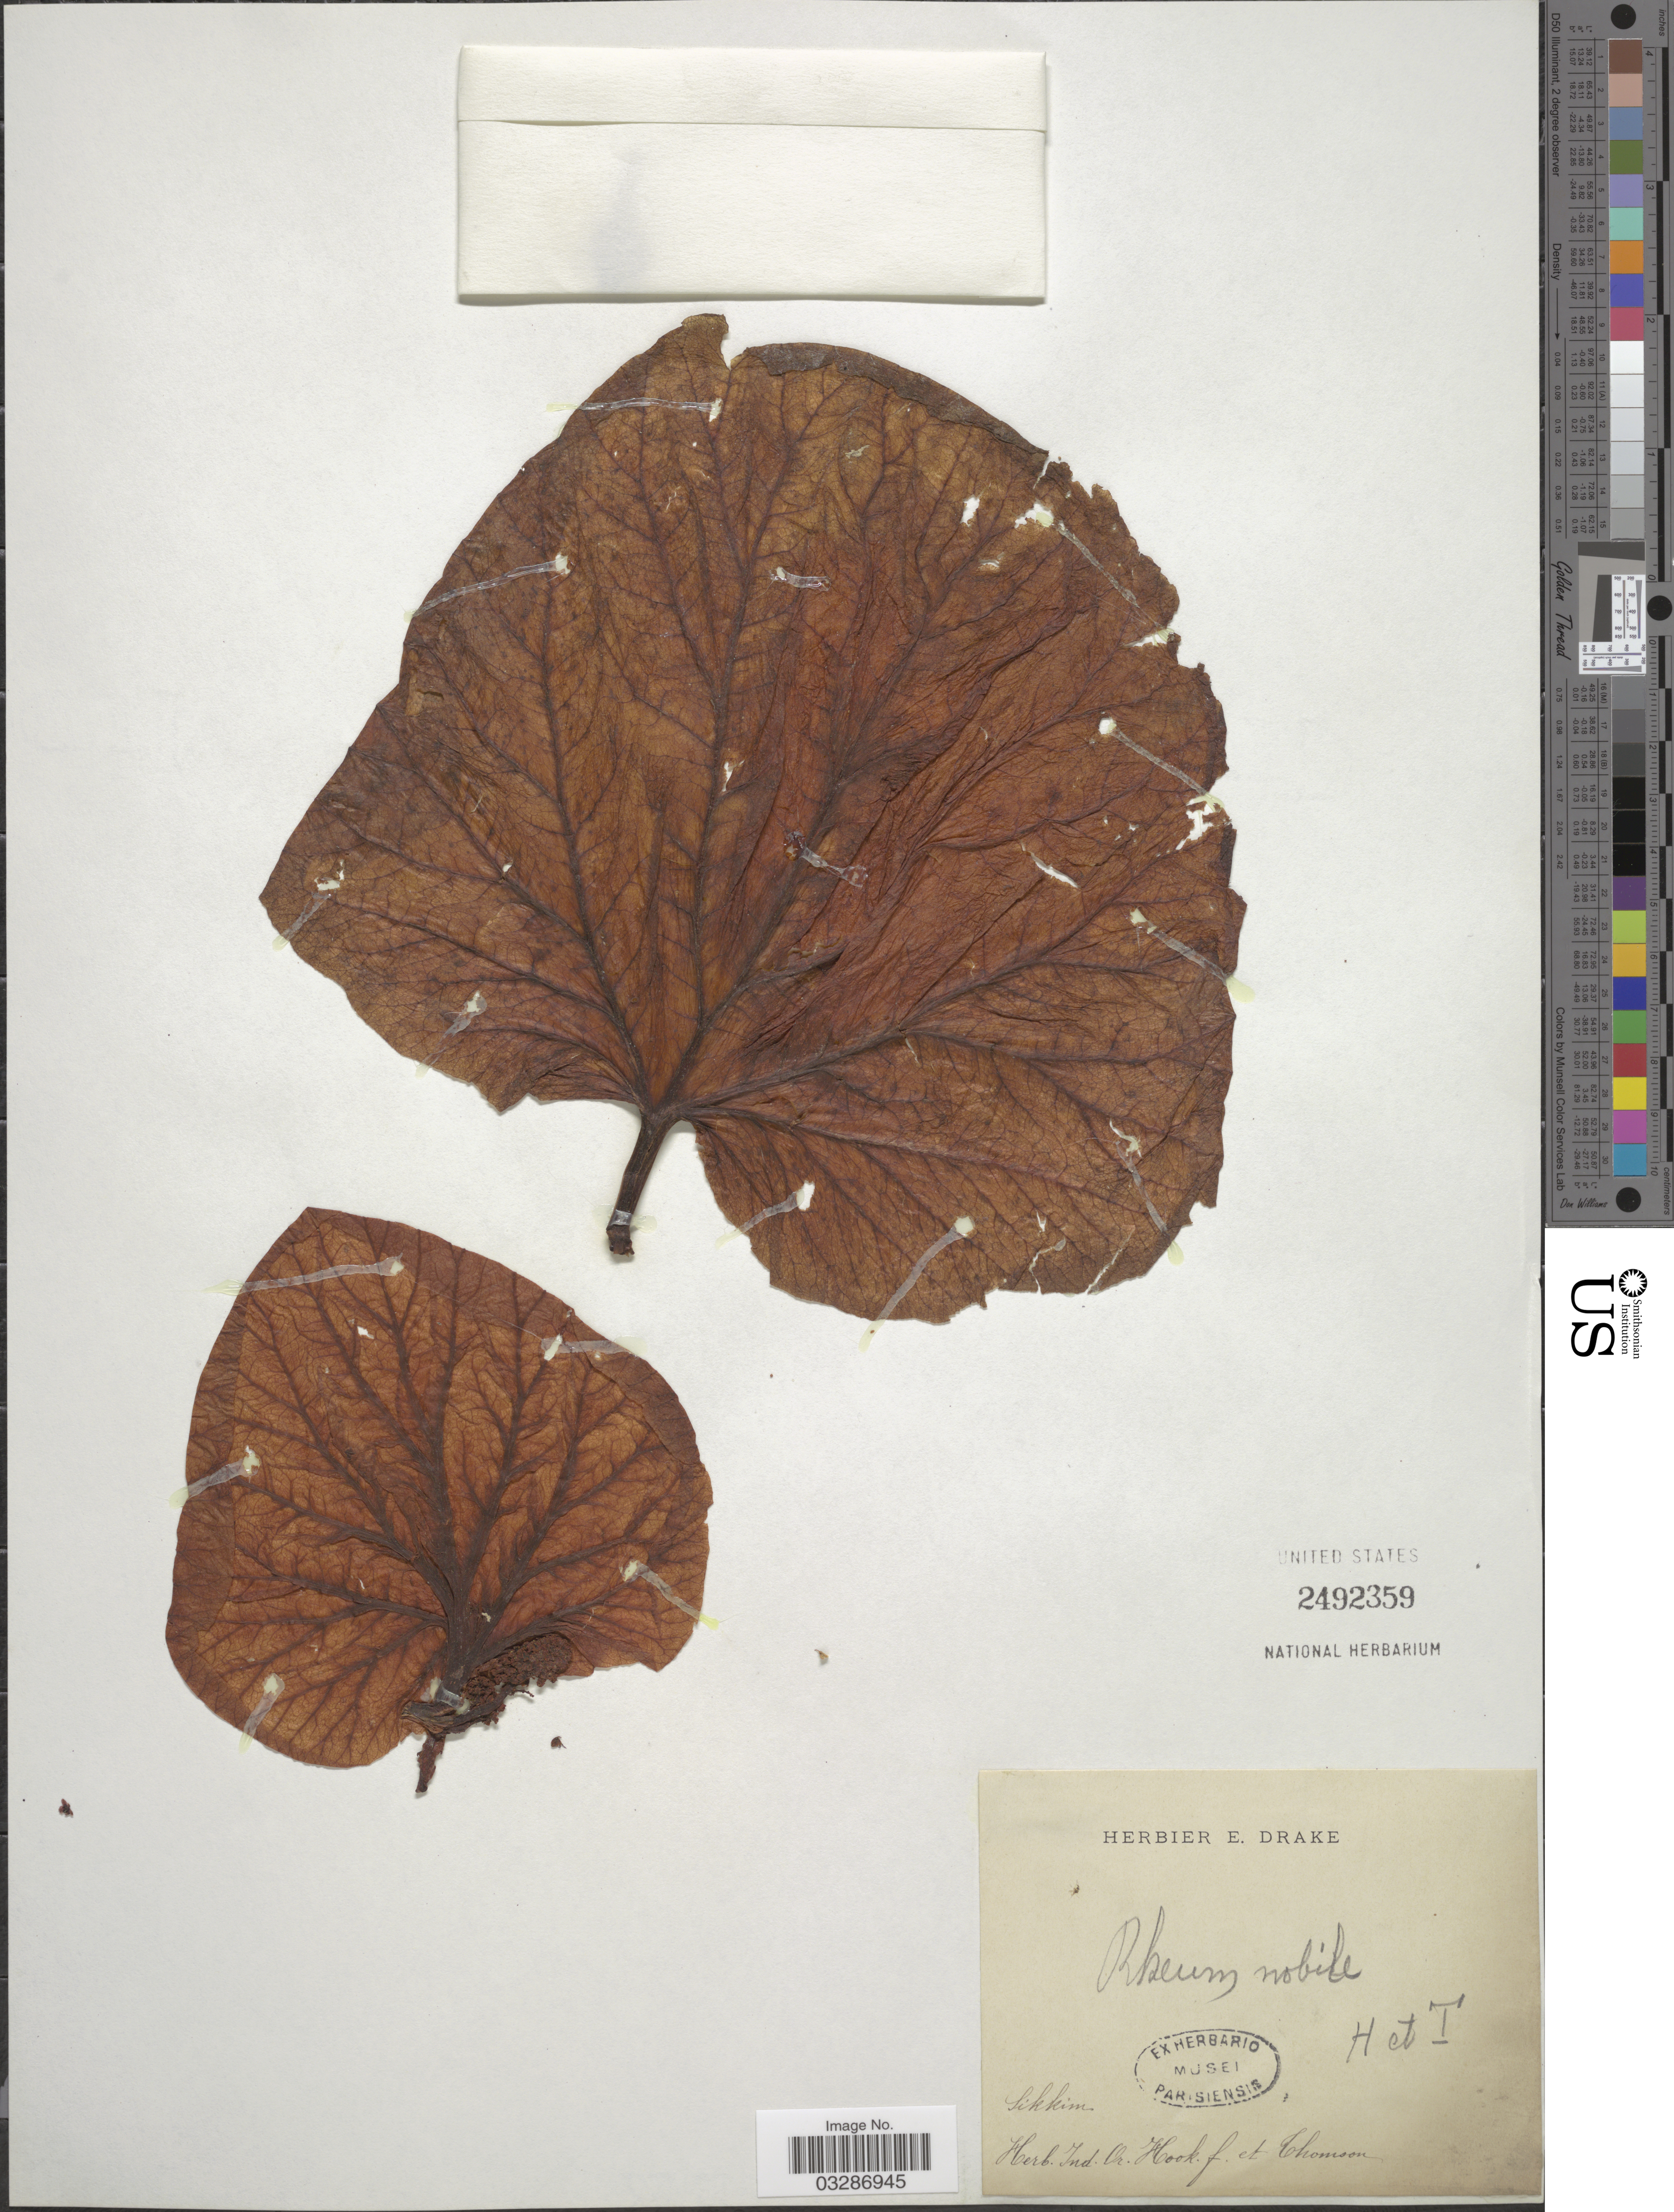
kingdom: Plantae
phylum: Tracheophyta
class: Magnoliopsida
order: Caryophyllales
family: Polygonaceae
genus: Rheum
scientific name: Rheum nobile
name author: Hook. f. & Thomson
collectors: -. Hook & -- Thomson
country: India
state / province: Sikkim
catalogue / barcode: US 2492359